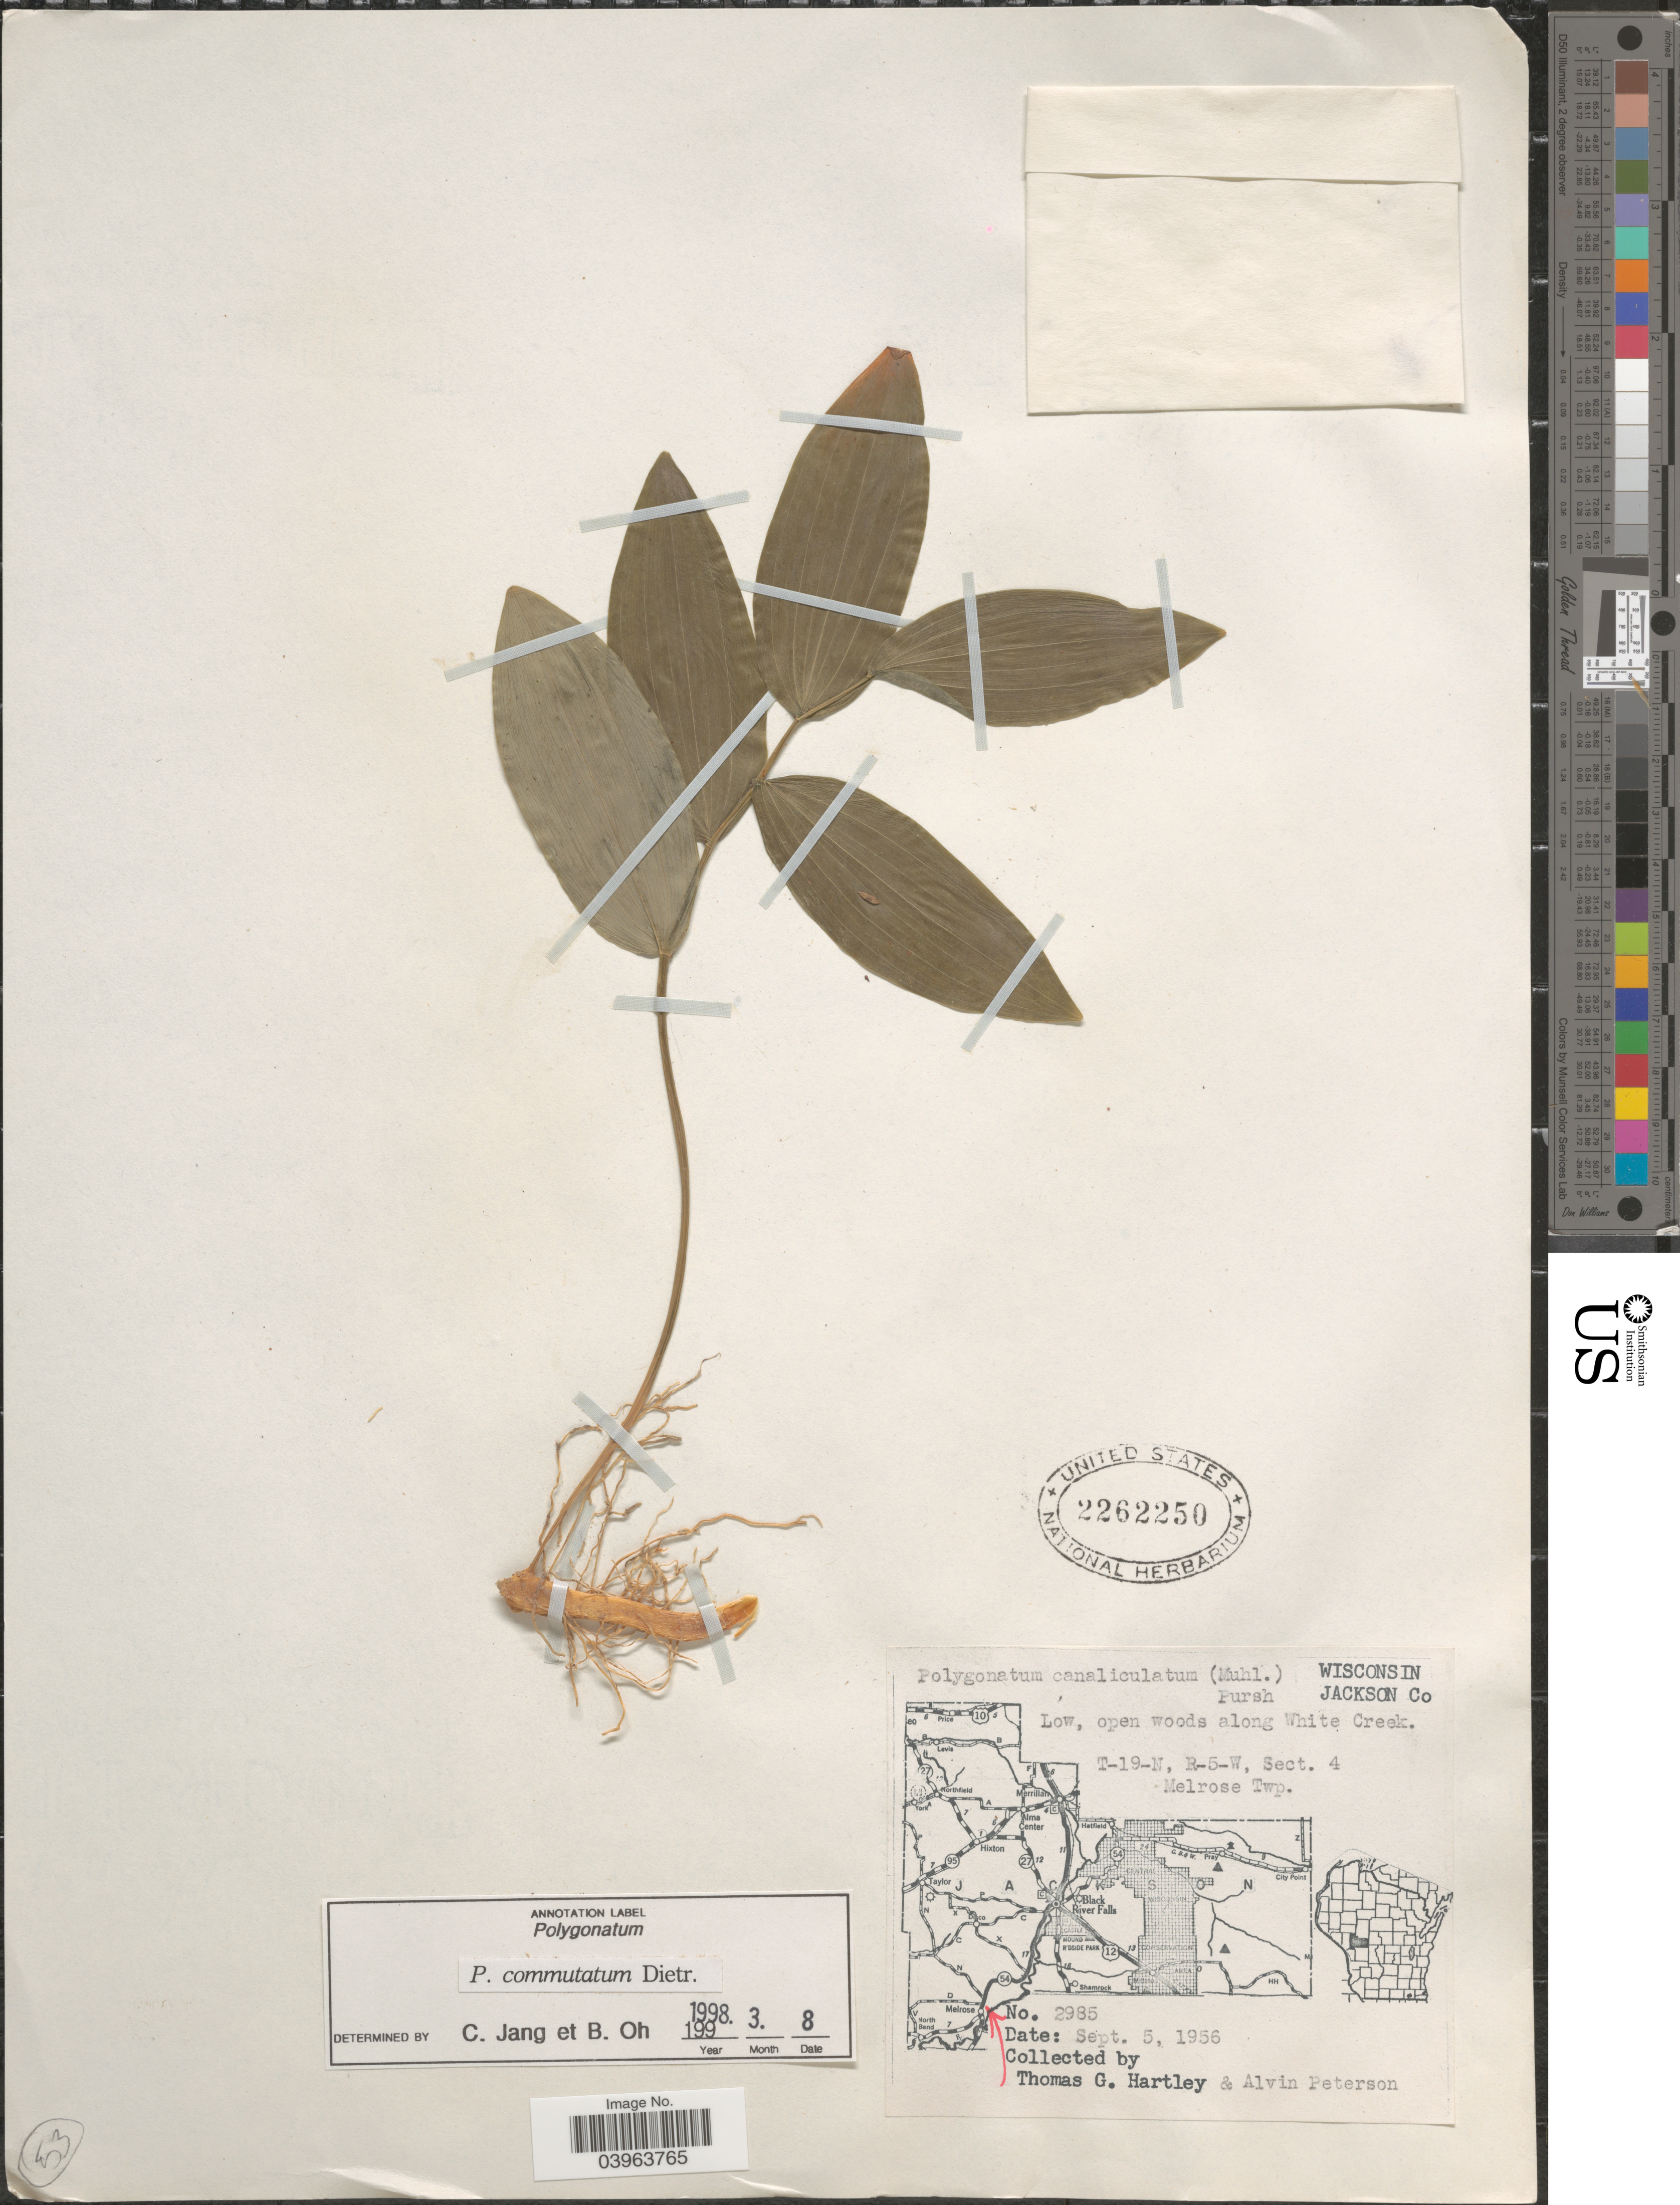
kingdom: Plantae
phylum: Tracheophyta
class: Liliopsida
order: Asparagales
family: Asparagaceae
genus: Polygonatum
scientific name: Polygonatum canaliculatum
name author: (Willd.) Pursh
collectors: T. G. Hartley & A. M. Peterson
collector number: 2985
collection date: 1956-09-05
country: United States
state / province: Wisconsin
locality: Jackson Co. Low, open woods along White Creek. T-19-N, R-5-W, Sect. 4. Melrose Twp.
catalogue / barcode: US 2262250